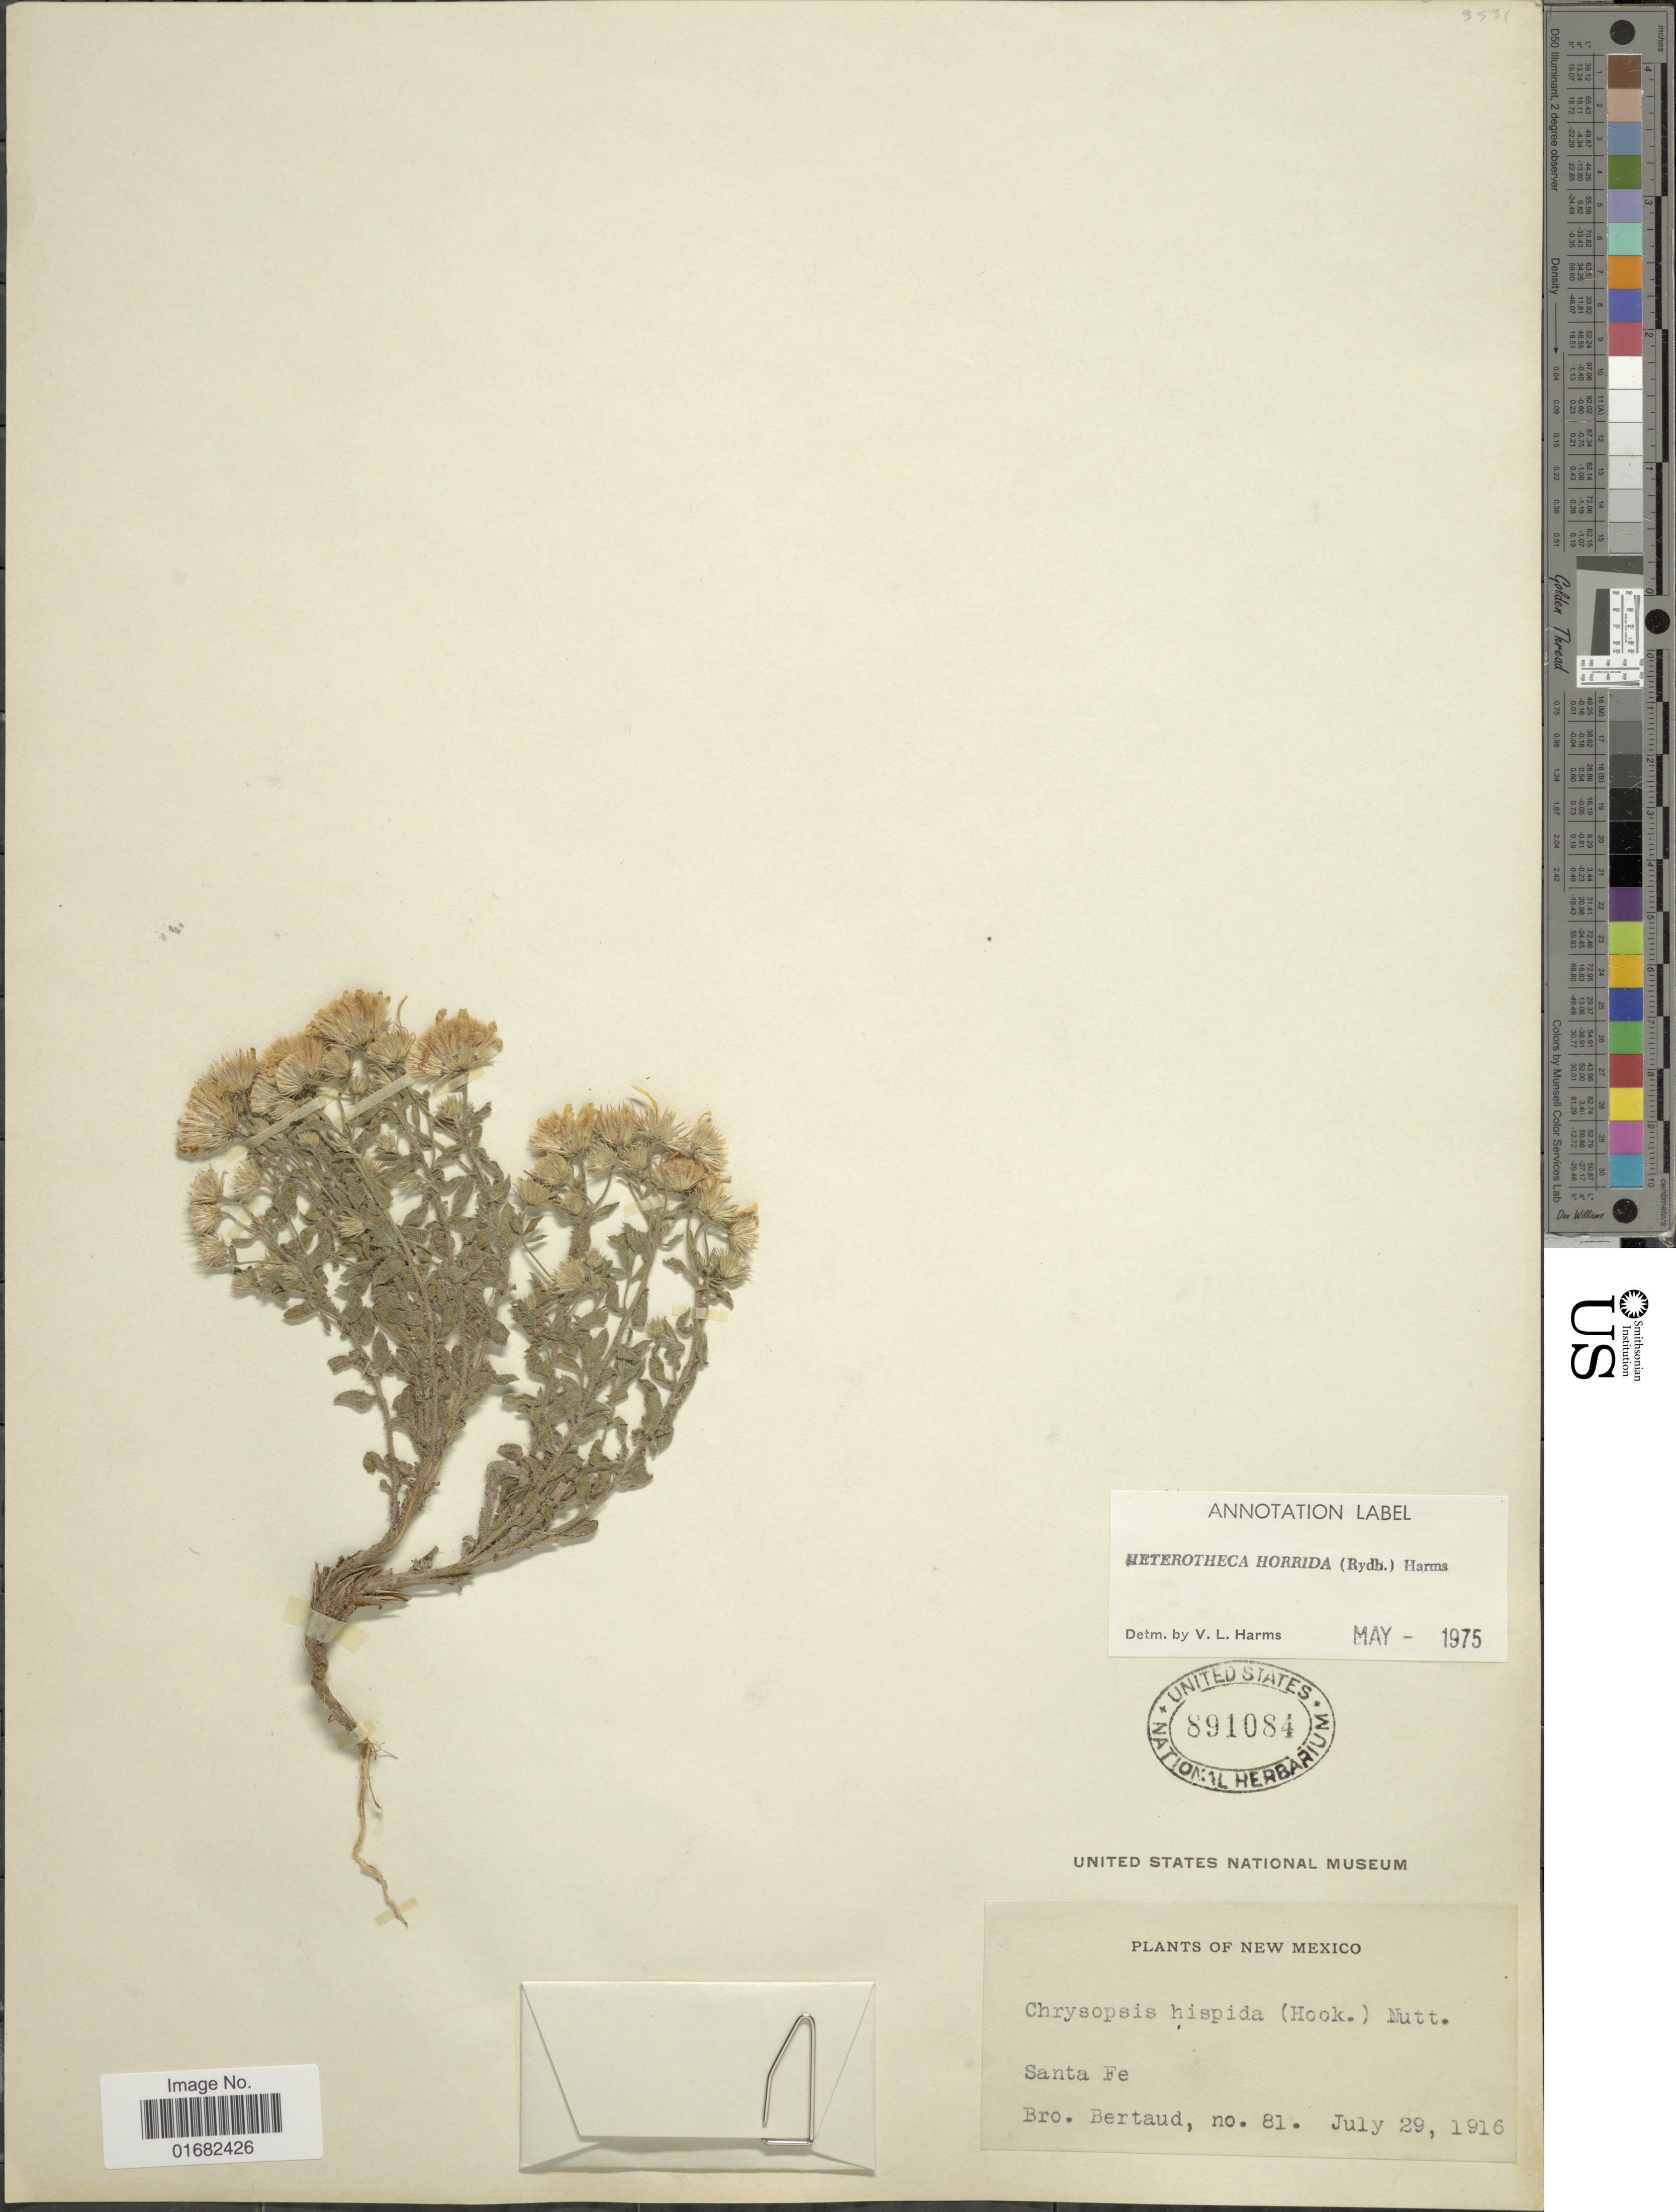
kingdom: Plantae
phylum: Tracheophyta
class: Magnoliopsida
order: Asterales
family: Asteraceae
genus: Heterotheca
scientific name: Heterotheca horrida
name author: (Rydb.) V.L. Harms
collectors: Bro. Bertaud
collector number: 81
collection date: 1916-07-29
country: United States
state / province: New Mexico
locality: Santa Fe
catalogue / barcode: US 891084